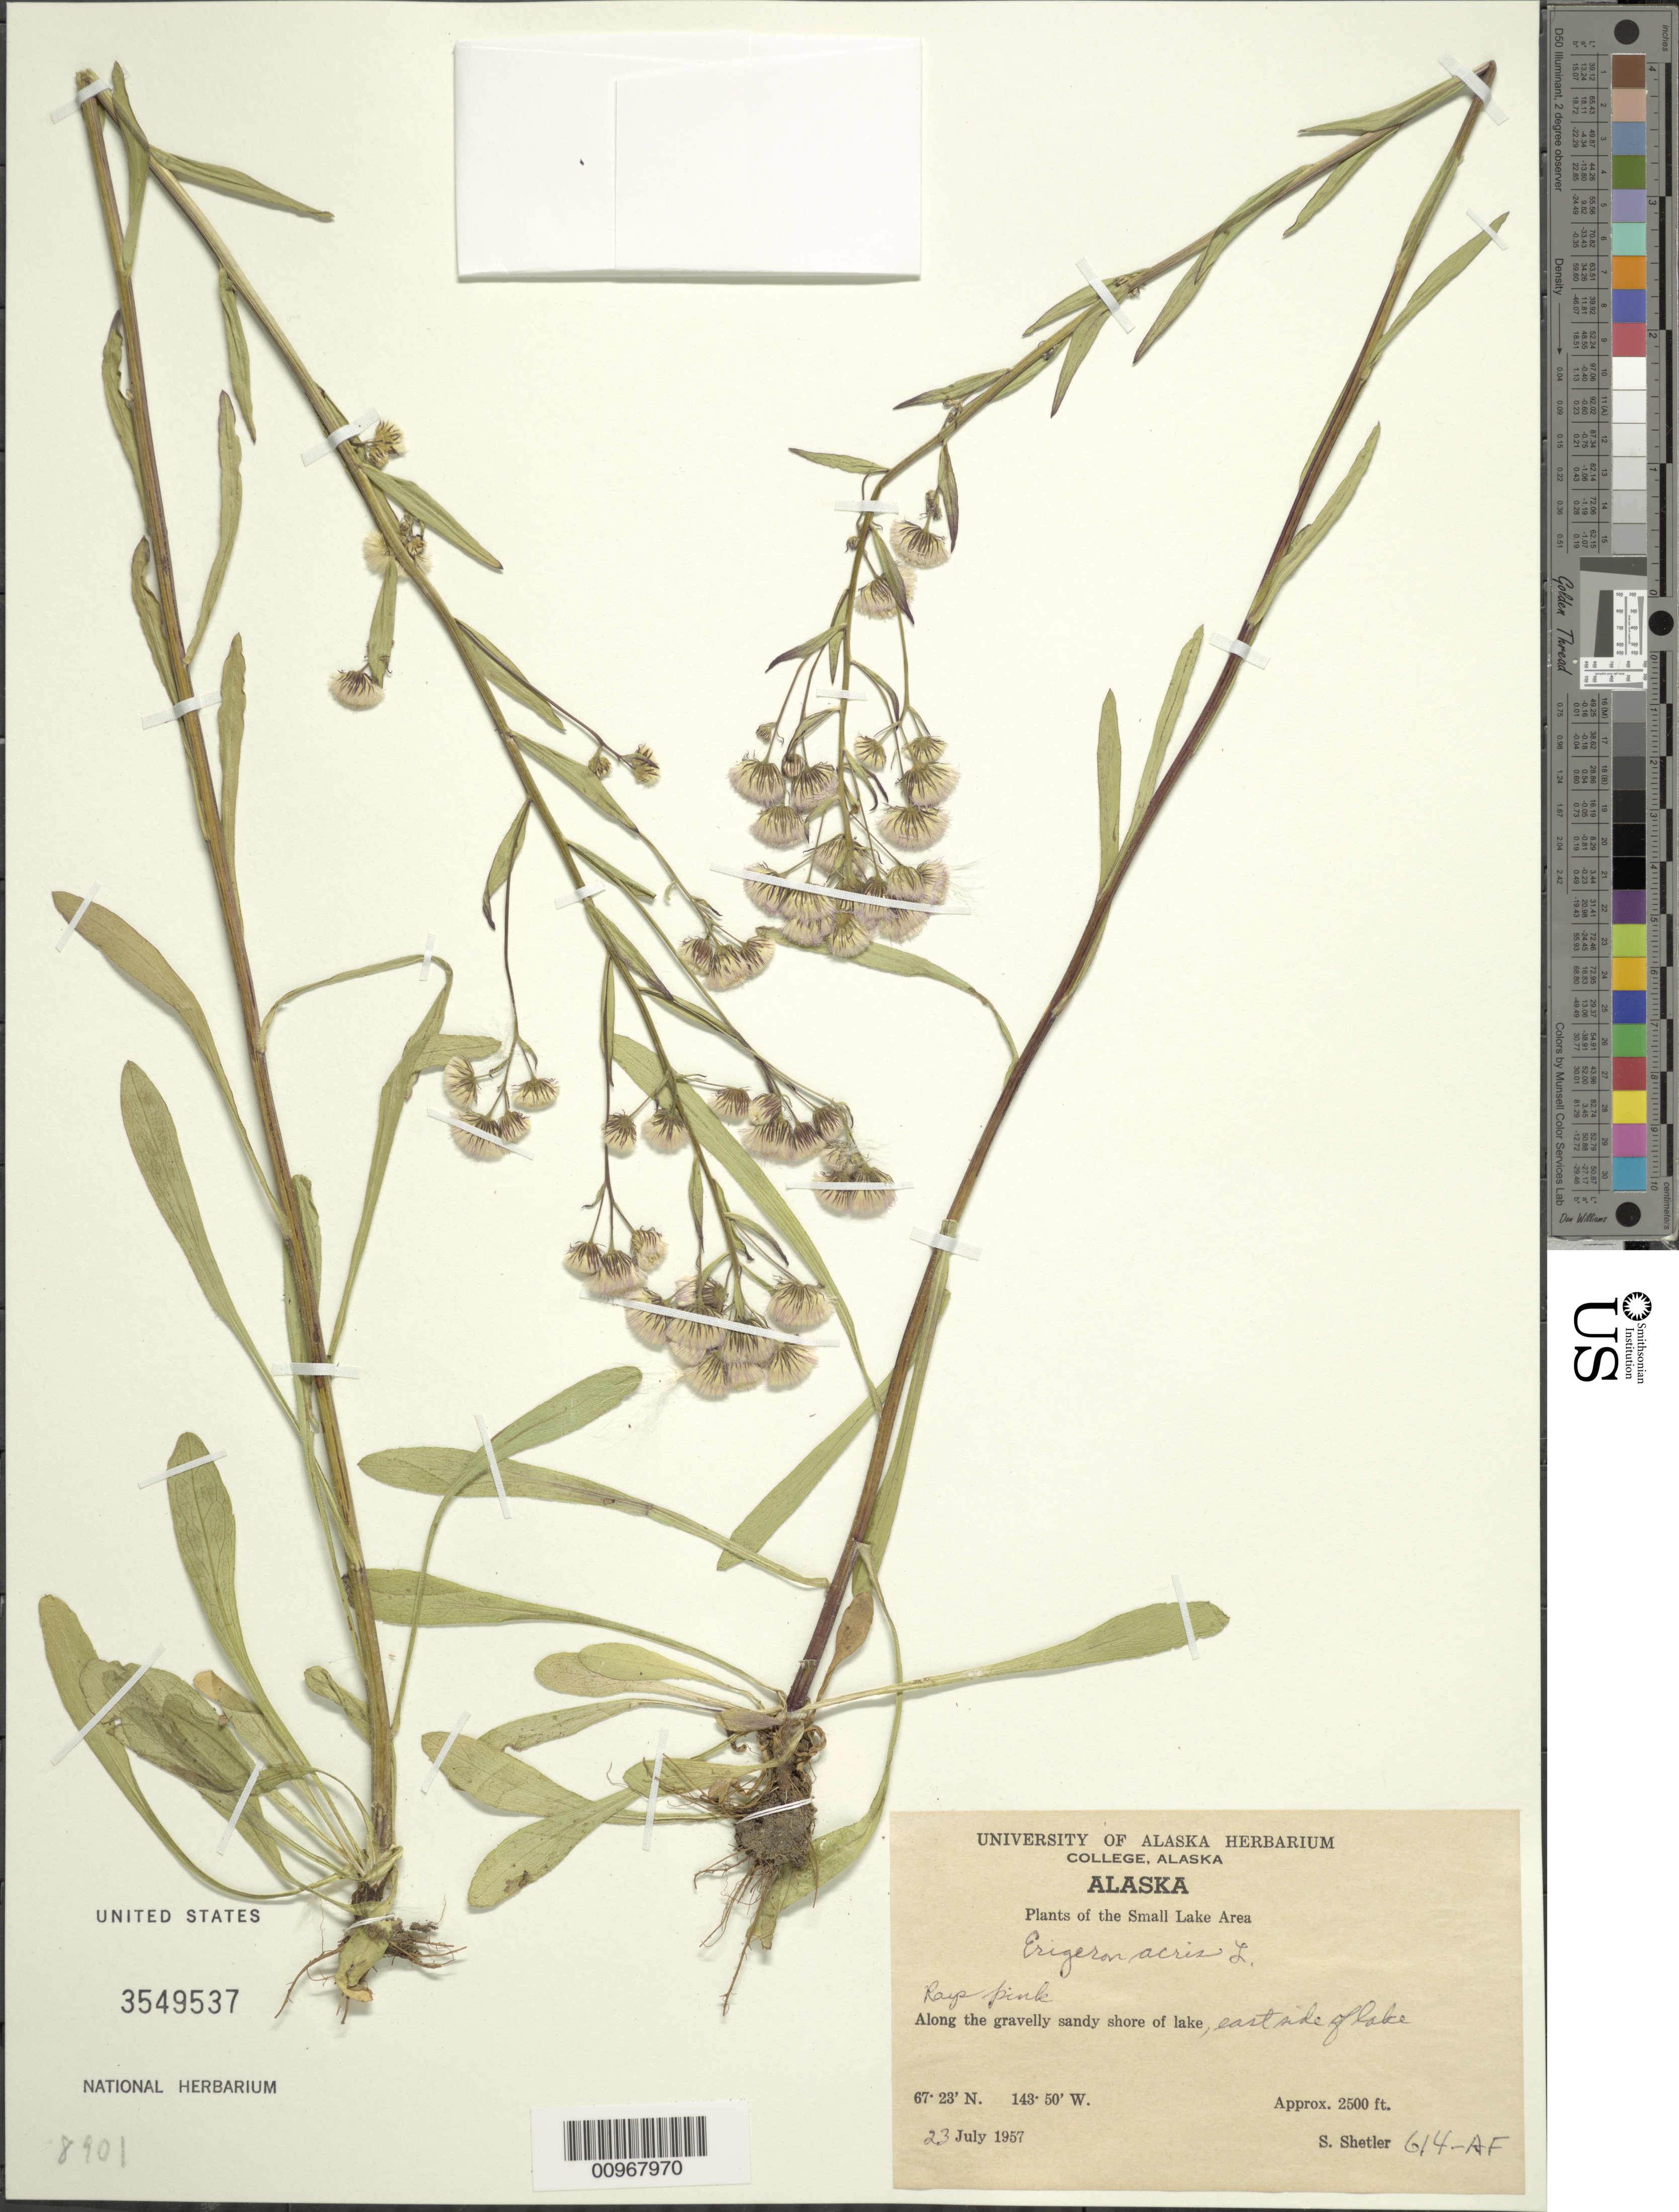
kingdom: Plantae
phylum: Tracheophyta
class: Magnoliopsida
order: Asterales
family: Asteraceae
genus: Erigeron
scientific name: Erigeron acris var. elatus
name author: (Hook.) Cronq.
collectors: S. Shetler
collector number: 614-AF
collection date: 1957-07-23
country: United States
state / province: Alaska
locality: The Small Lake Area, along the gravelly sandy shore lake, east side of lake.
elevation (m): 762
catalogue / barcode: US 3549537